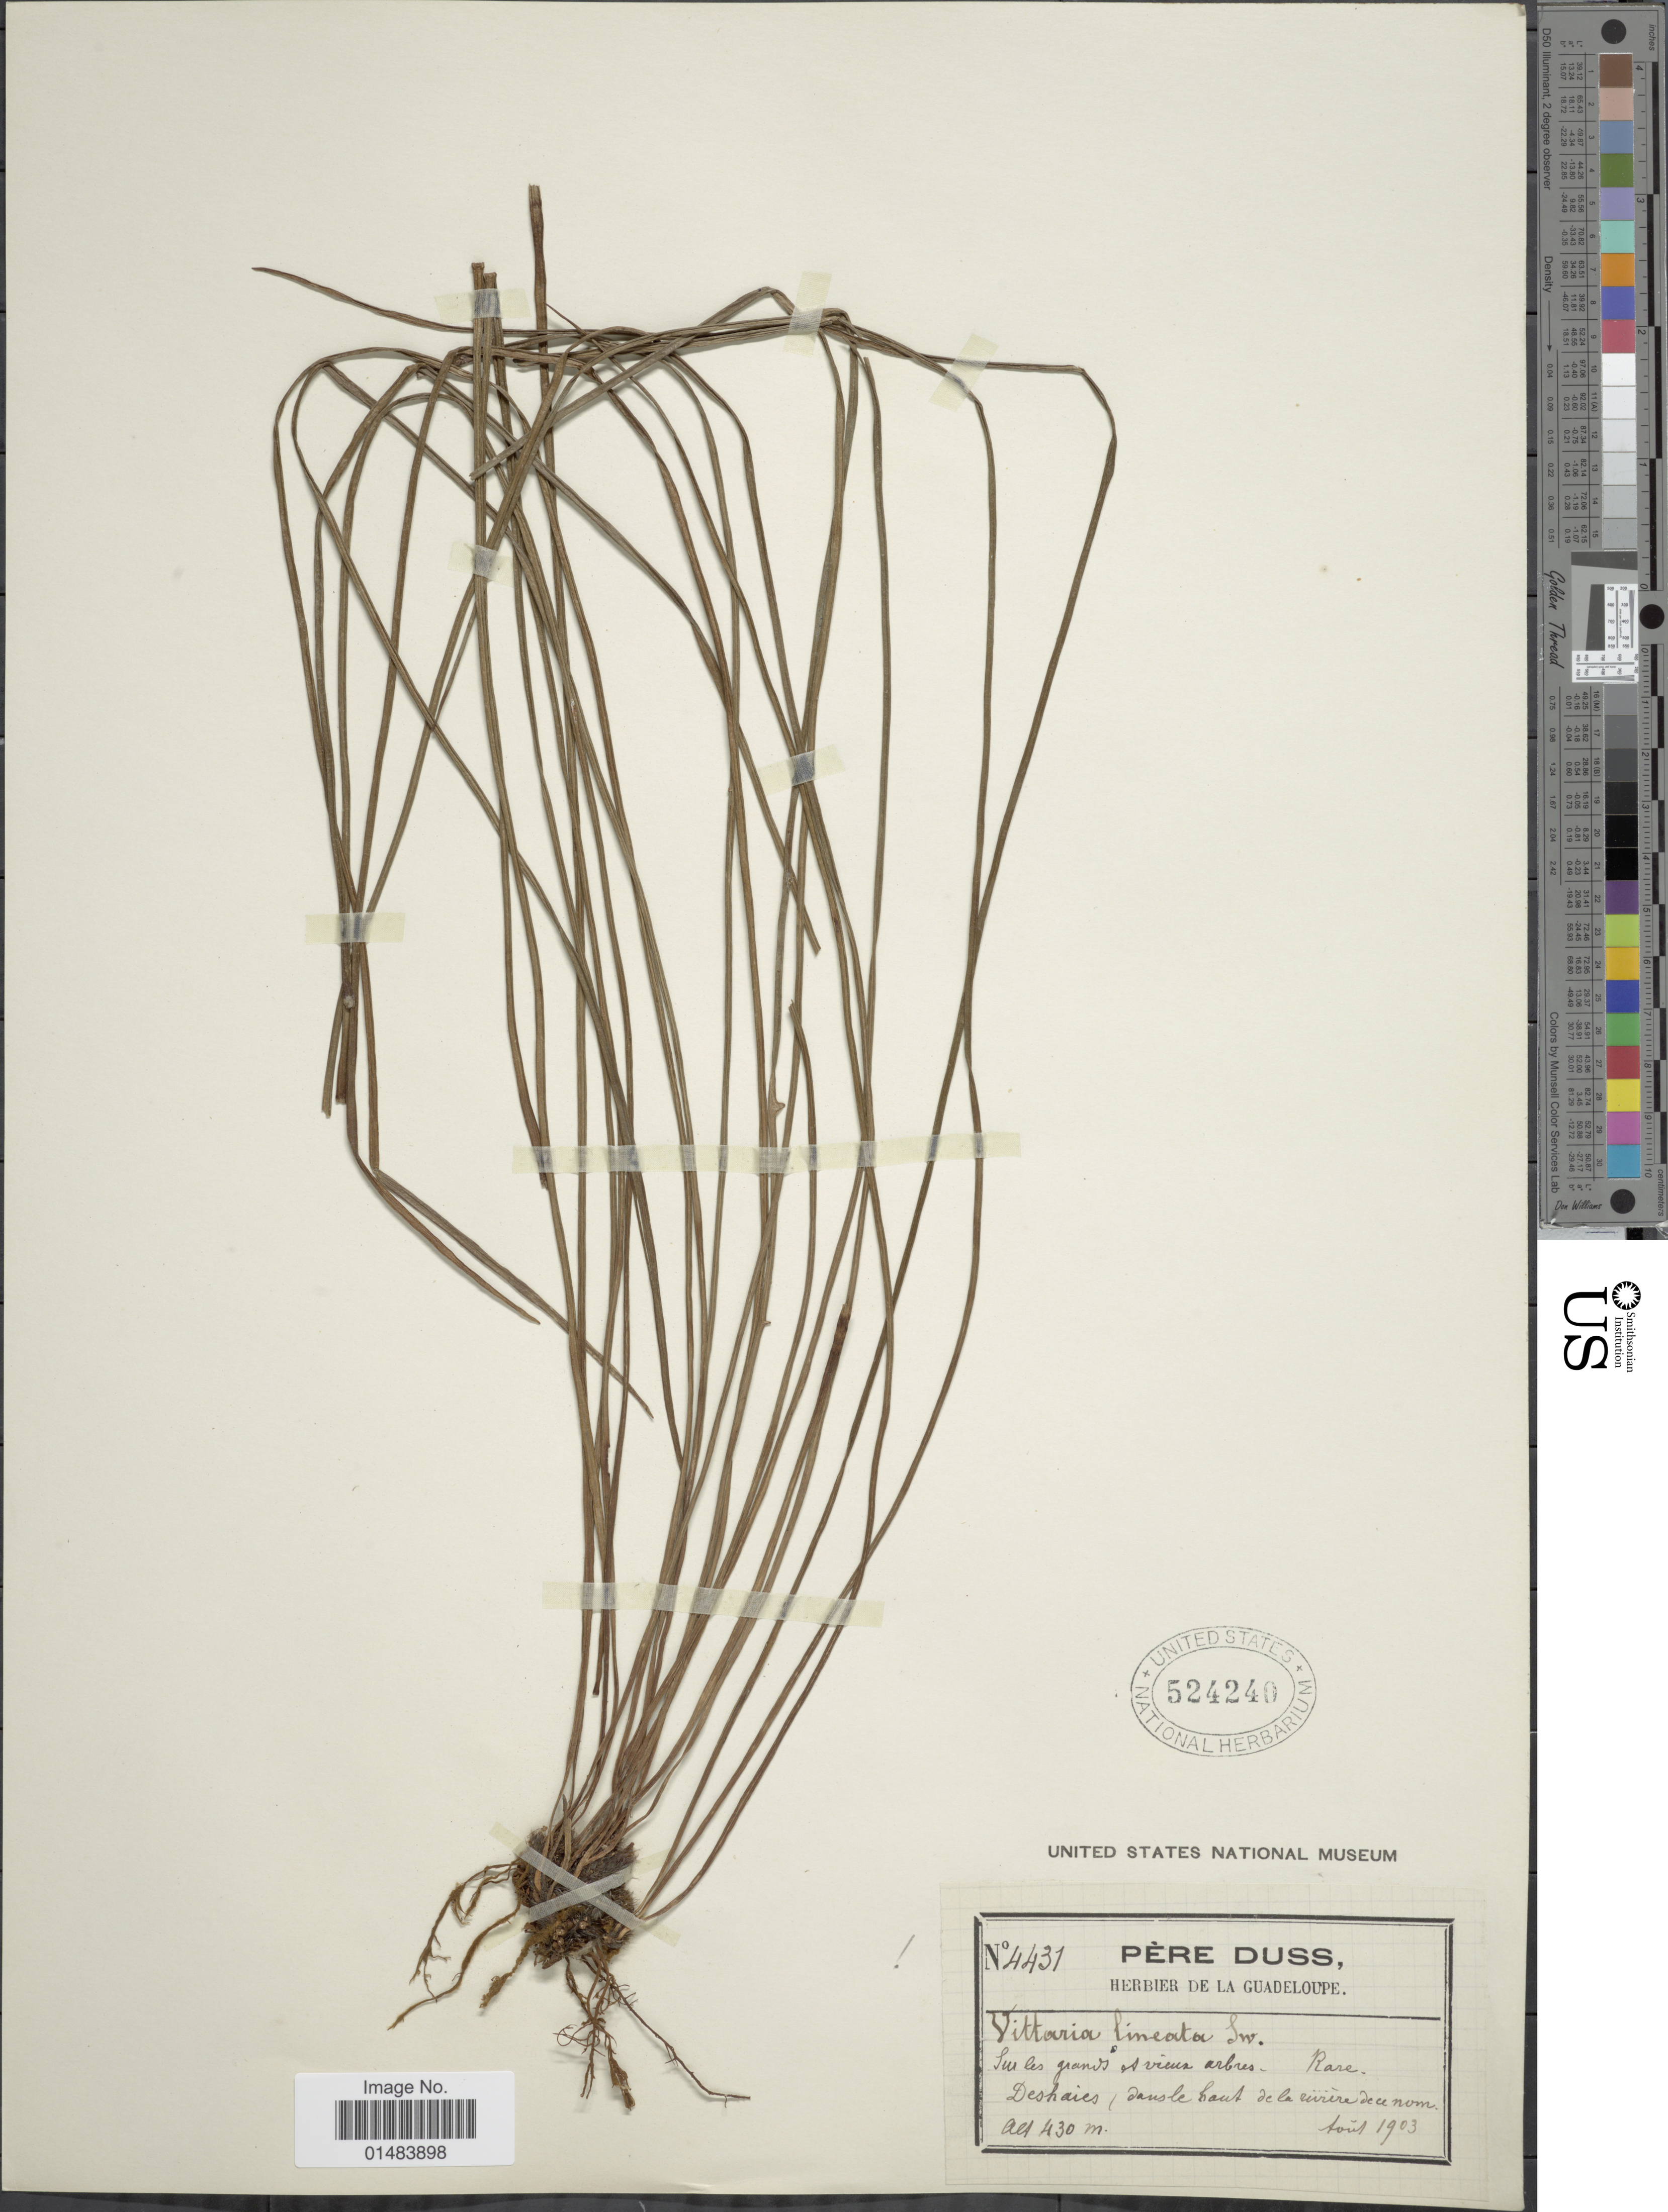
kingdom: Plantae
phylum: Tracheophyta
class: Polypodiopsida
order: Polypodiales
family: Pteridaceae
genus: Vittaria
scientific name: Vittaria lineata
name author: (L.) Sm.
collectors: Père Duss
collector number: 4431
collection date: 1903-08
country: Guadeloupe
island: Leeward Is.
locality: Guadelope, Sur les grands et vieux arbres. Rare. Deshaies, Dans le haut, de la riviere de ce nom.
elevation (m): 430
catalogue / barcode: US 524240